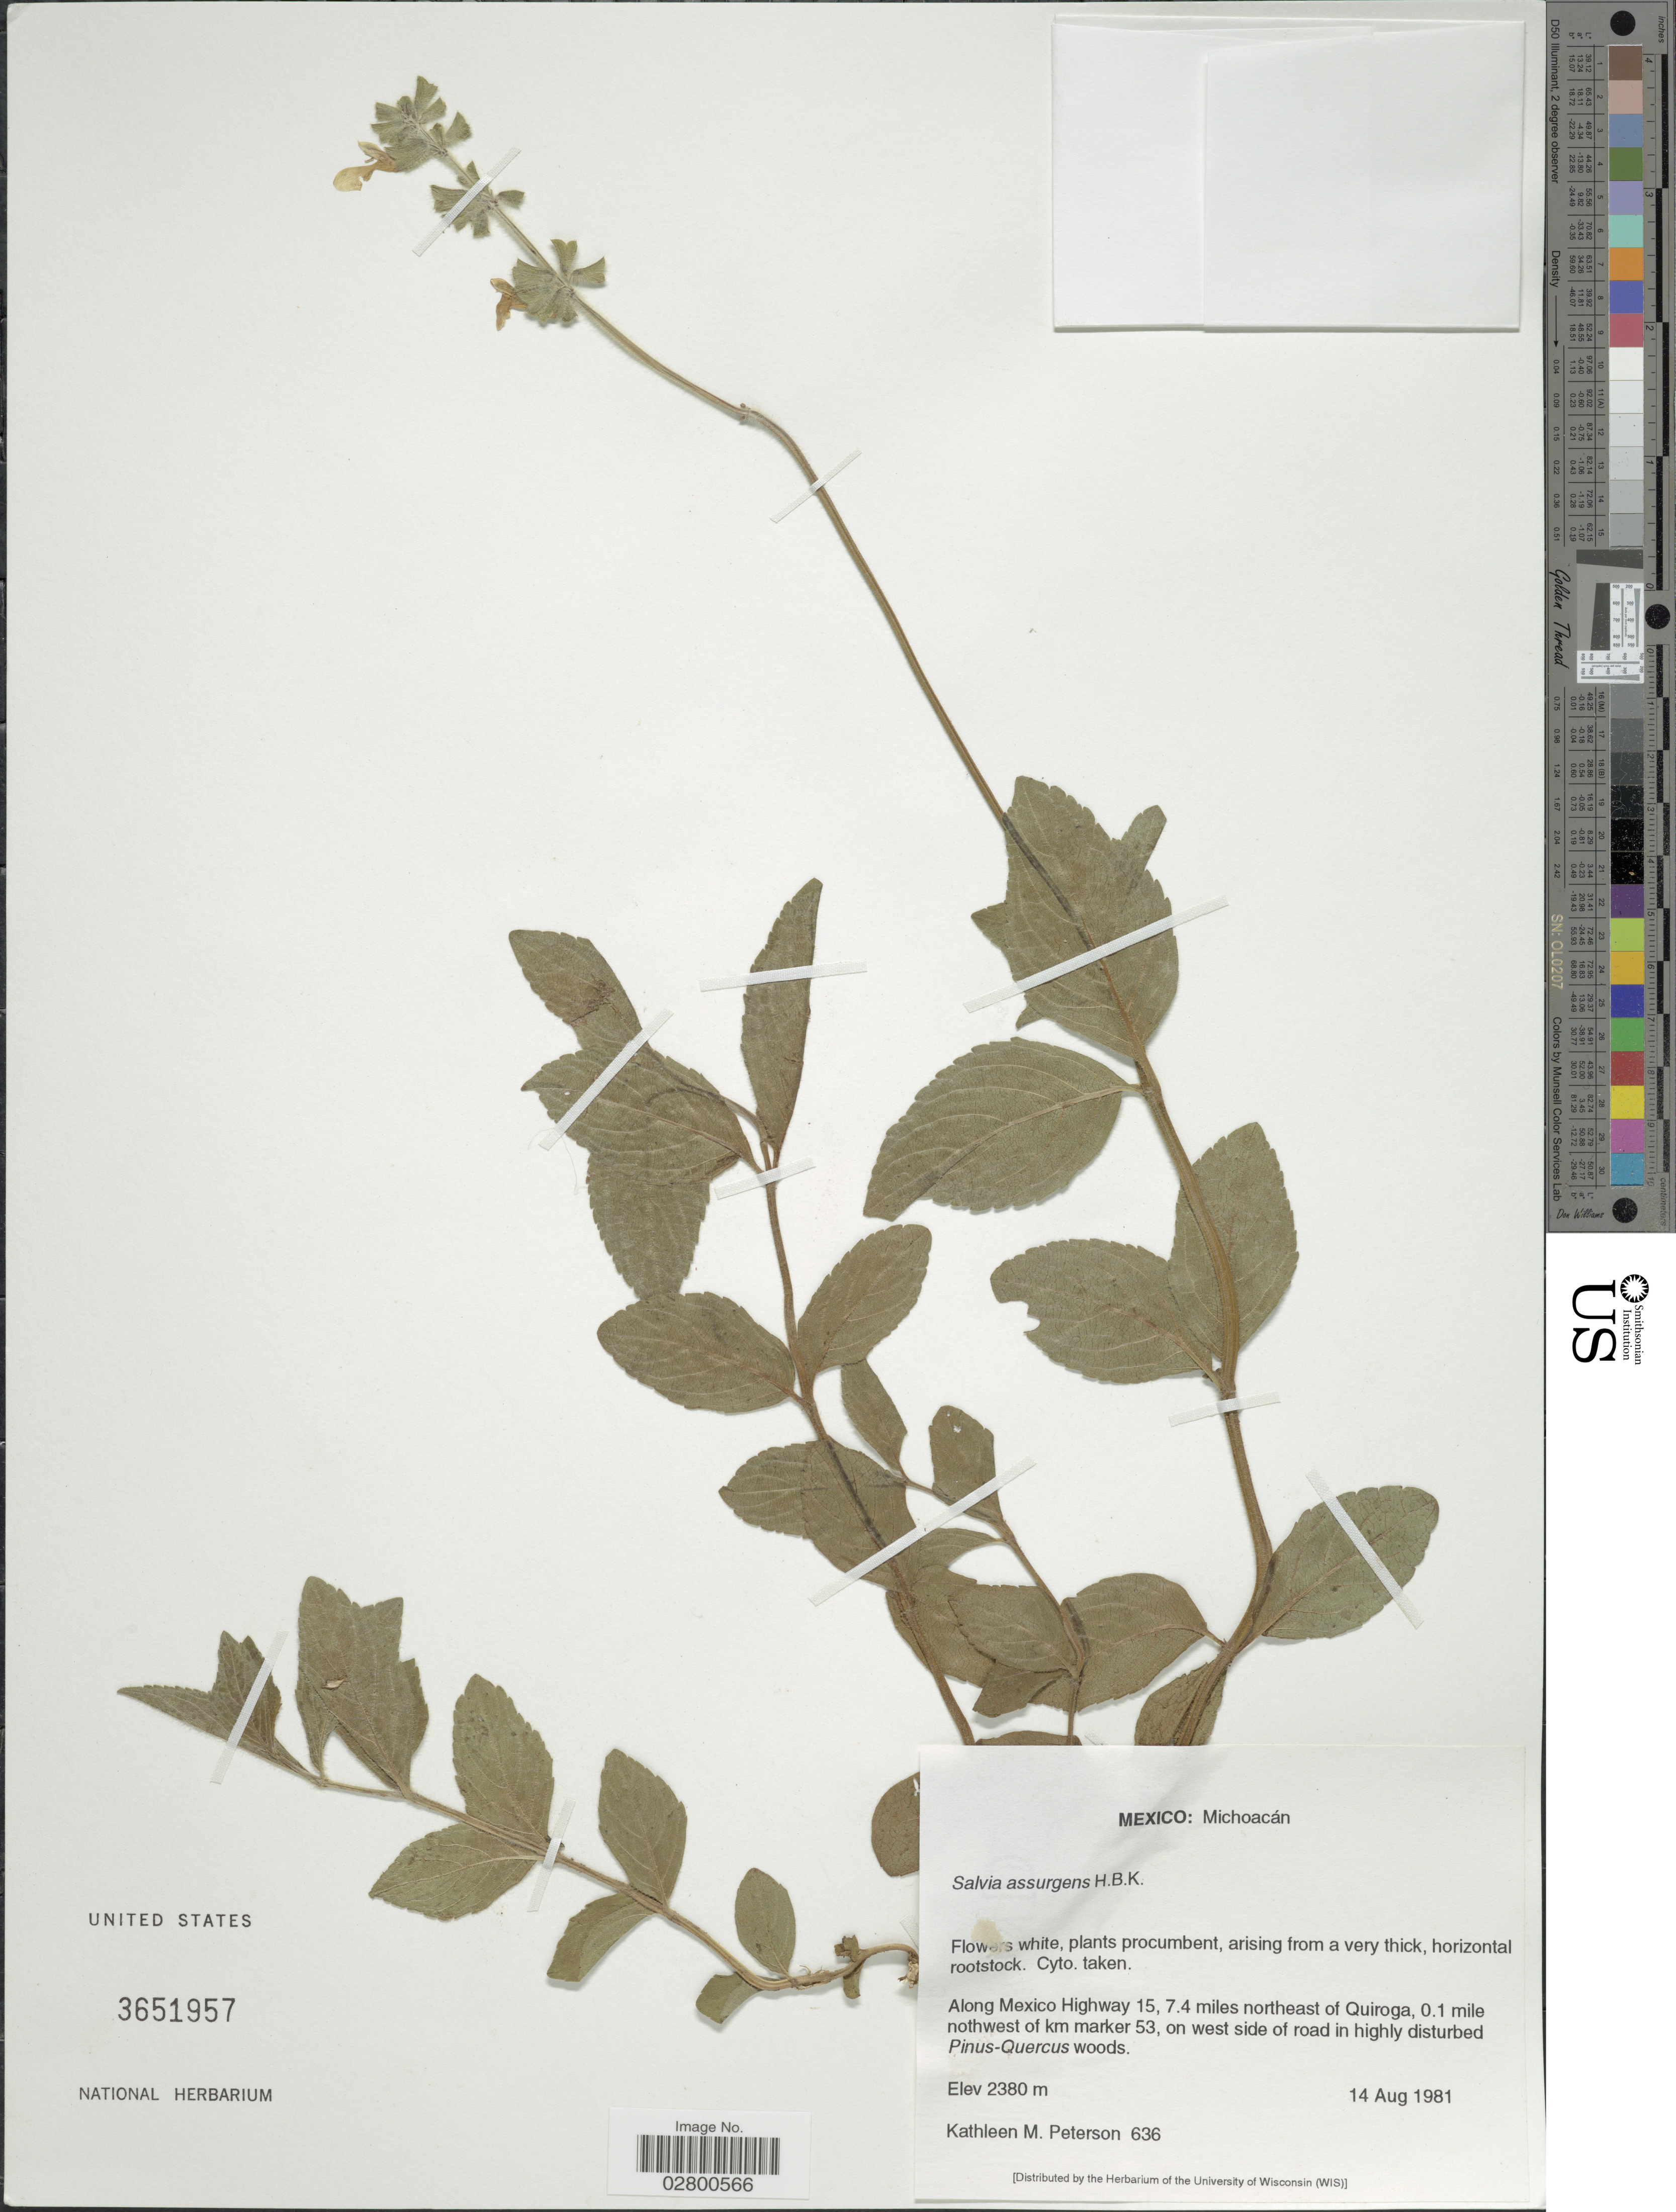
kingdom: Plantae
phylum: Tracheophyta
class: Magnoliopsida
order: Lamiales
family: Lamiaceae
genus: Salvia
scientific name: Salvia assurgens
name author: Kunth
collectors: K. Peterson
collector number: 636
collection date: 1981-08-14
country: Mexico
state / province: Michoacán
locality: Along Mexico Highway 15, 7.4 miles northeast of Quiroga, 0.1 mile northwest of km marker 53, on west side of road in highly disturbed Pinus-Quercus woods.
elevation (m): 2380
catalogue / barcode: US 3651957